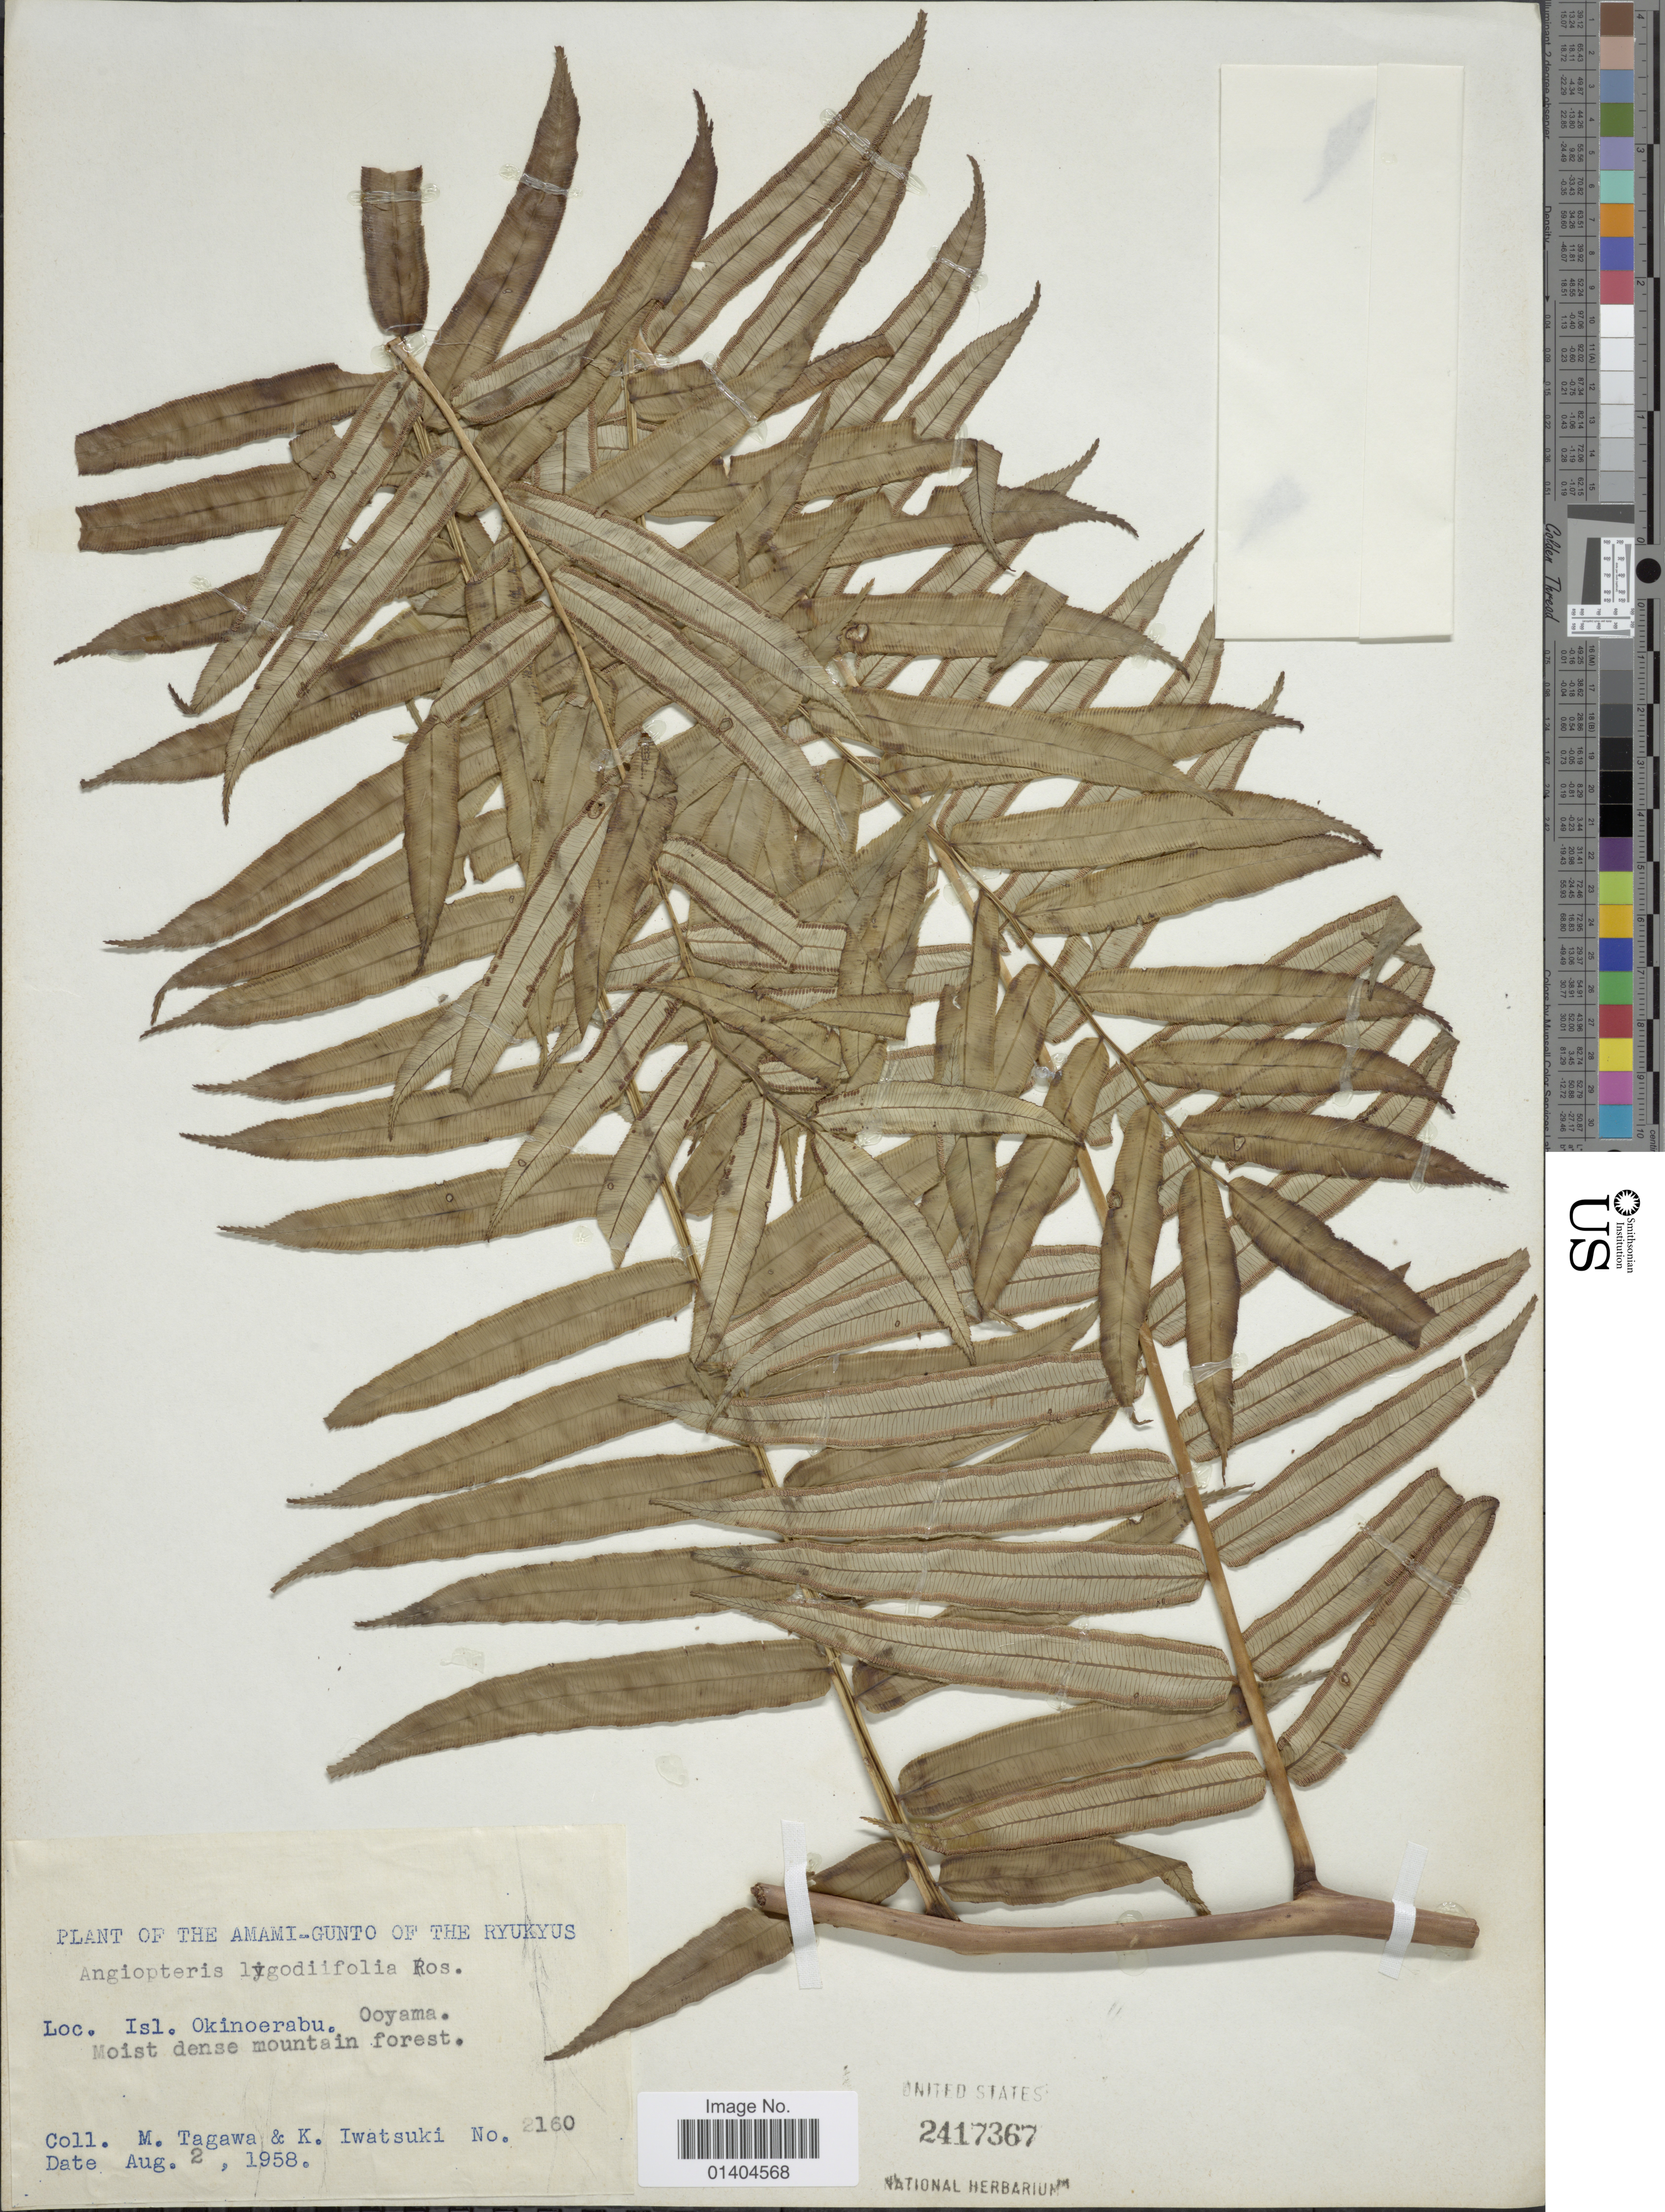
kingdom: Plantae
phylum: Tracheophyta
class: Polypodiopsida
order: Marattiales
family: Marattiaceae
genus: Angiopteris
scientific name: Angiopteris lygodiifolia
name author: Rosenst.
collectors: M. Tagawa & K. Iwatsuki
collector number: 2160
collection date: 1958-08-02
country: Japan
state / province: Okinawa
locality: The Amami-Gunto of the Ryukyus. Isl. Okinoerabu. Ooyama.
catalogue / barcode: US 2417367